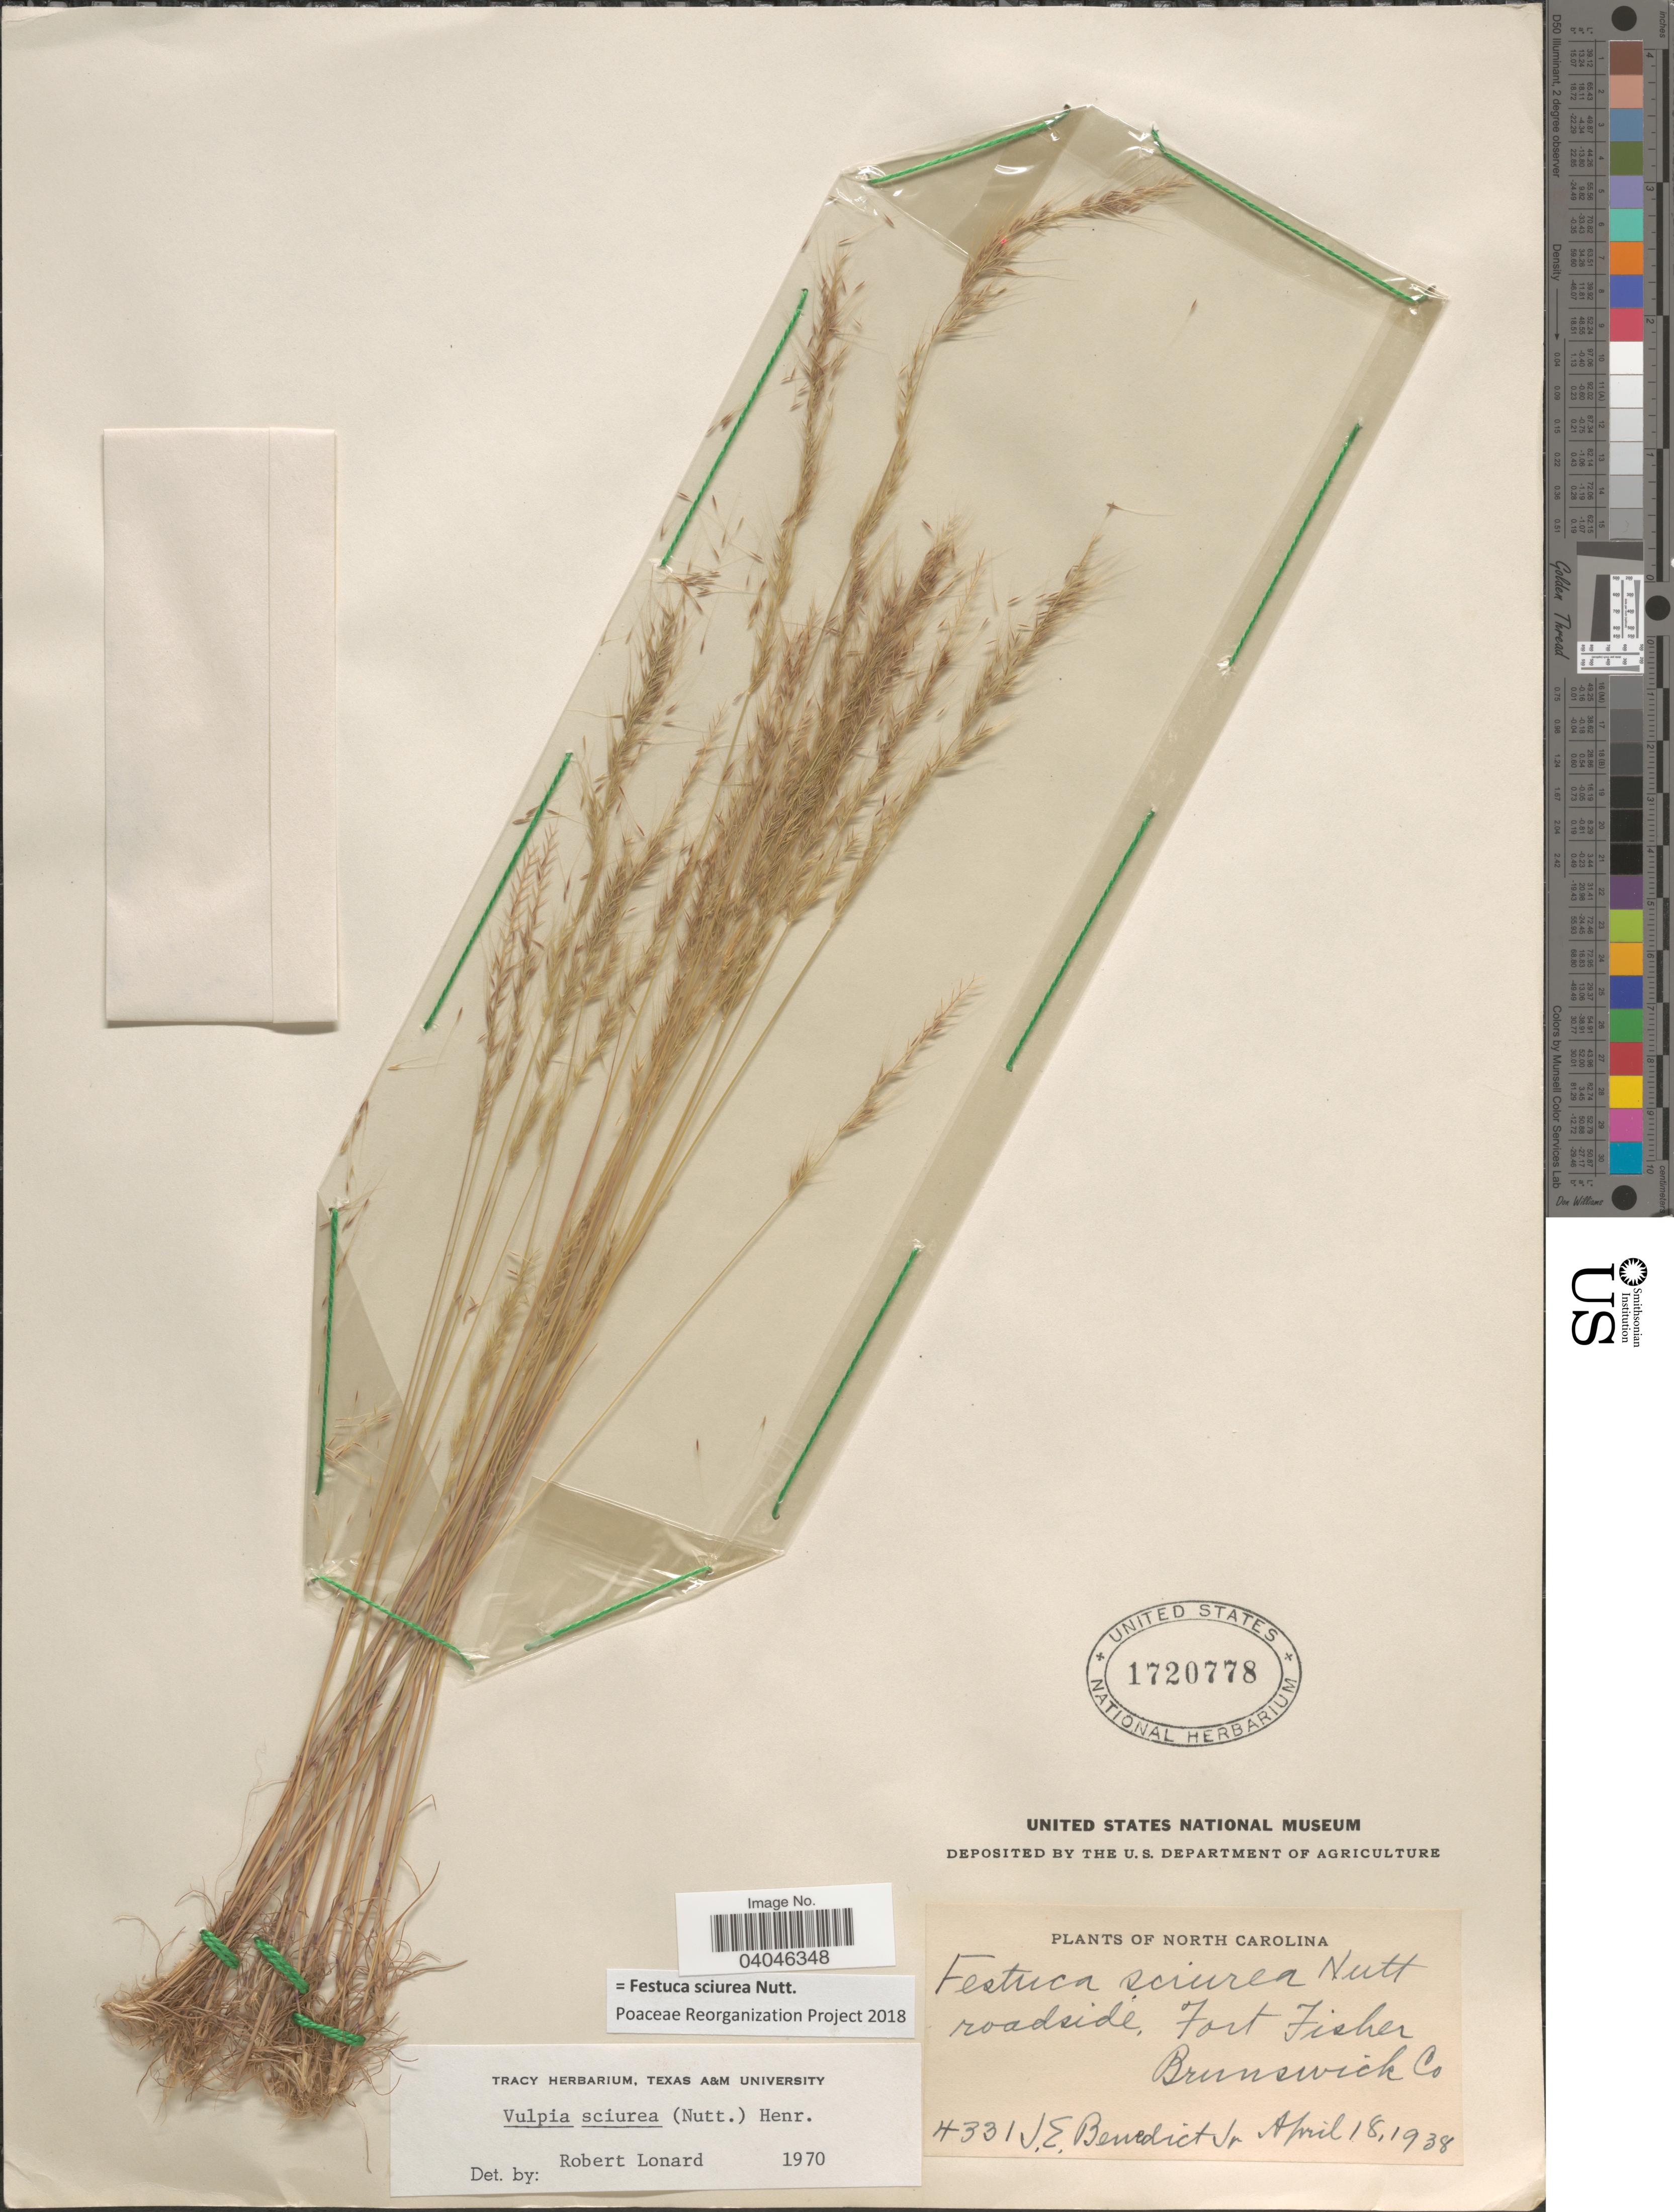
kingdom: Plantae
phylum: Tracheophyta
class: Liliopsida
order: Poales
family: Poaceae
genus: Festuca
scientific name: Festuca sciurea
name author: Nutt.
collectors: J. Benedict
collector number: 4331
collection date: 1938-04-18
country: United States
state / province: North Carolina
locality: Fort Fisher. Brunswick Co.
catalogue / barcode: US 1720778